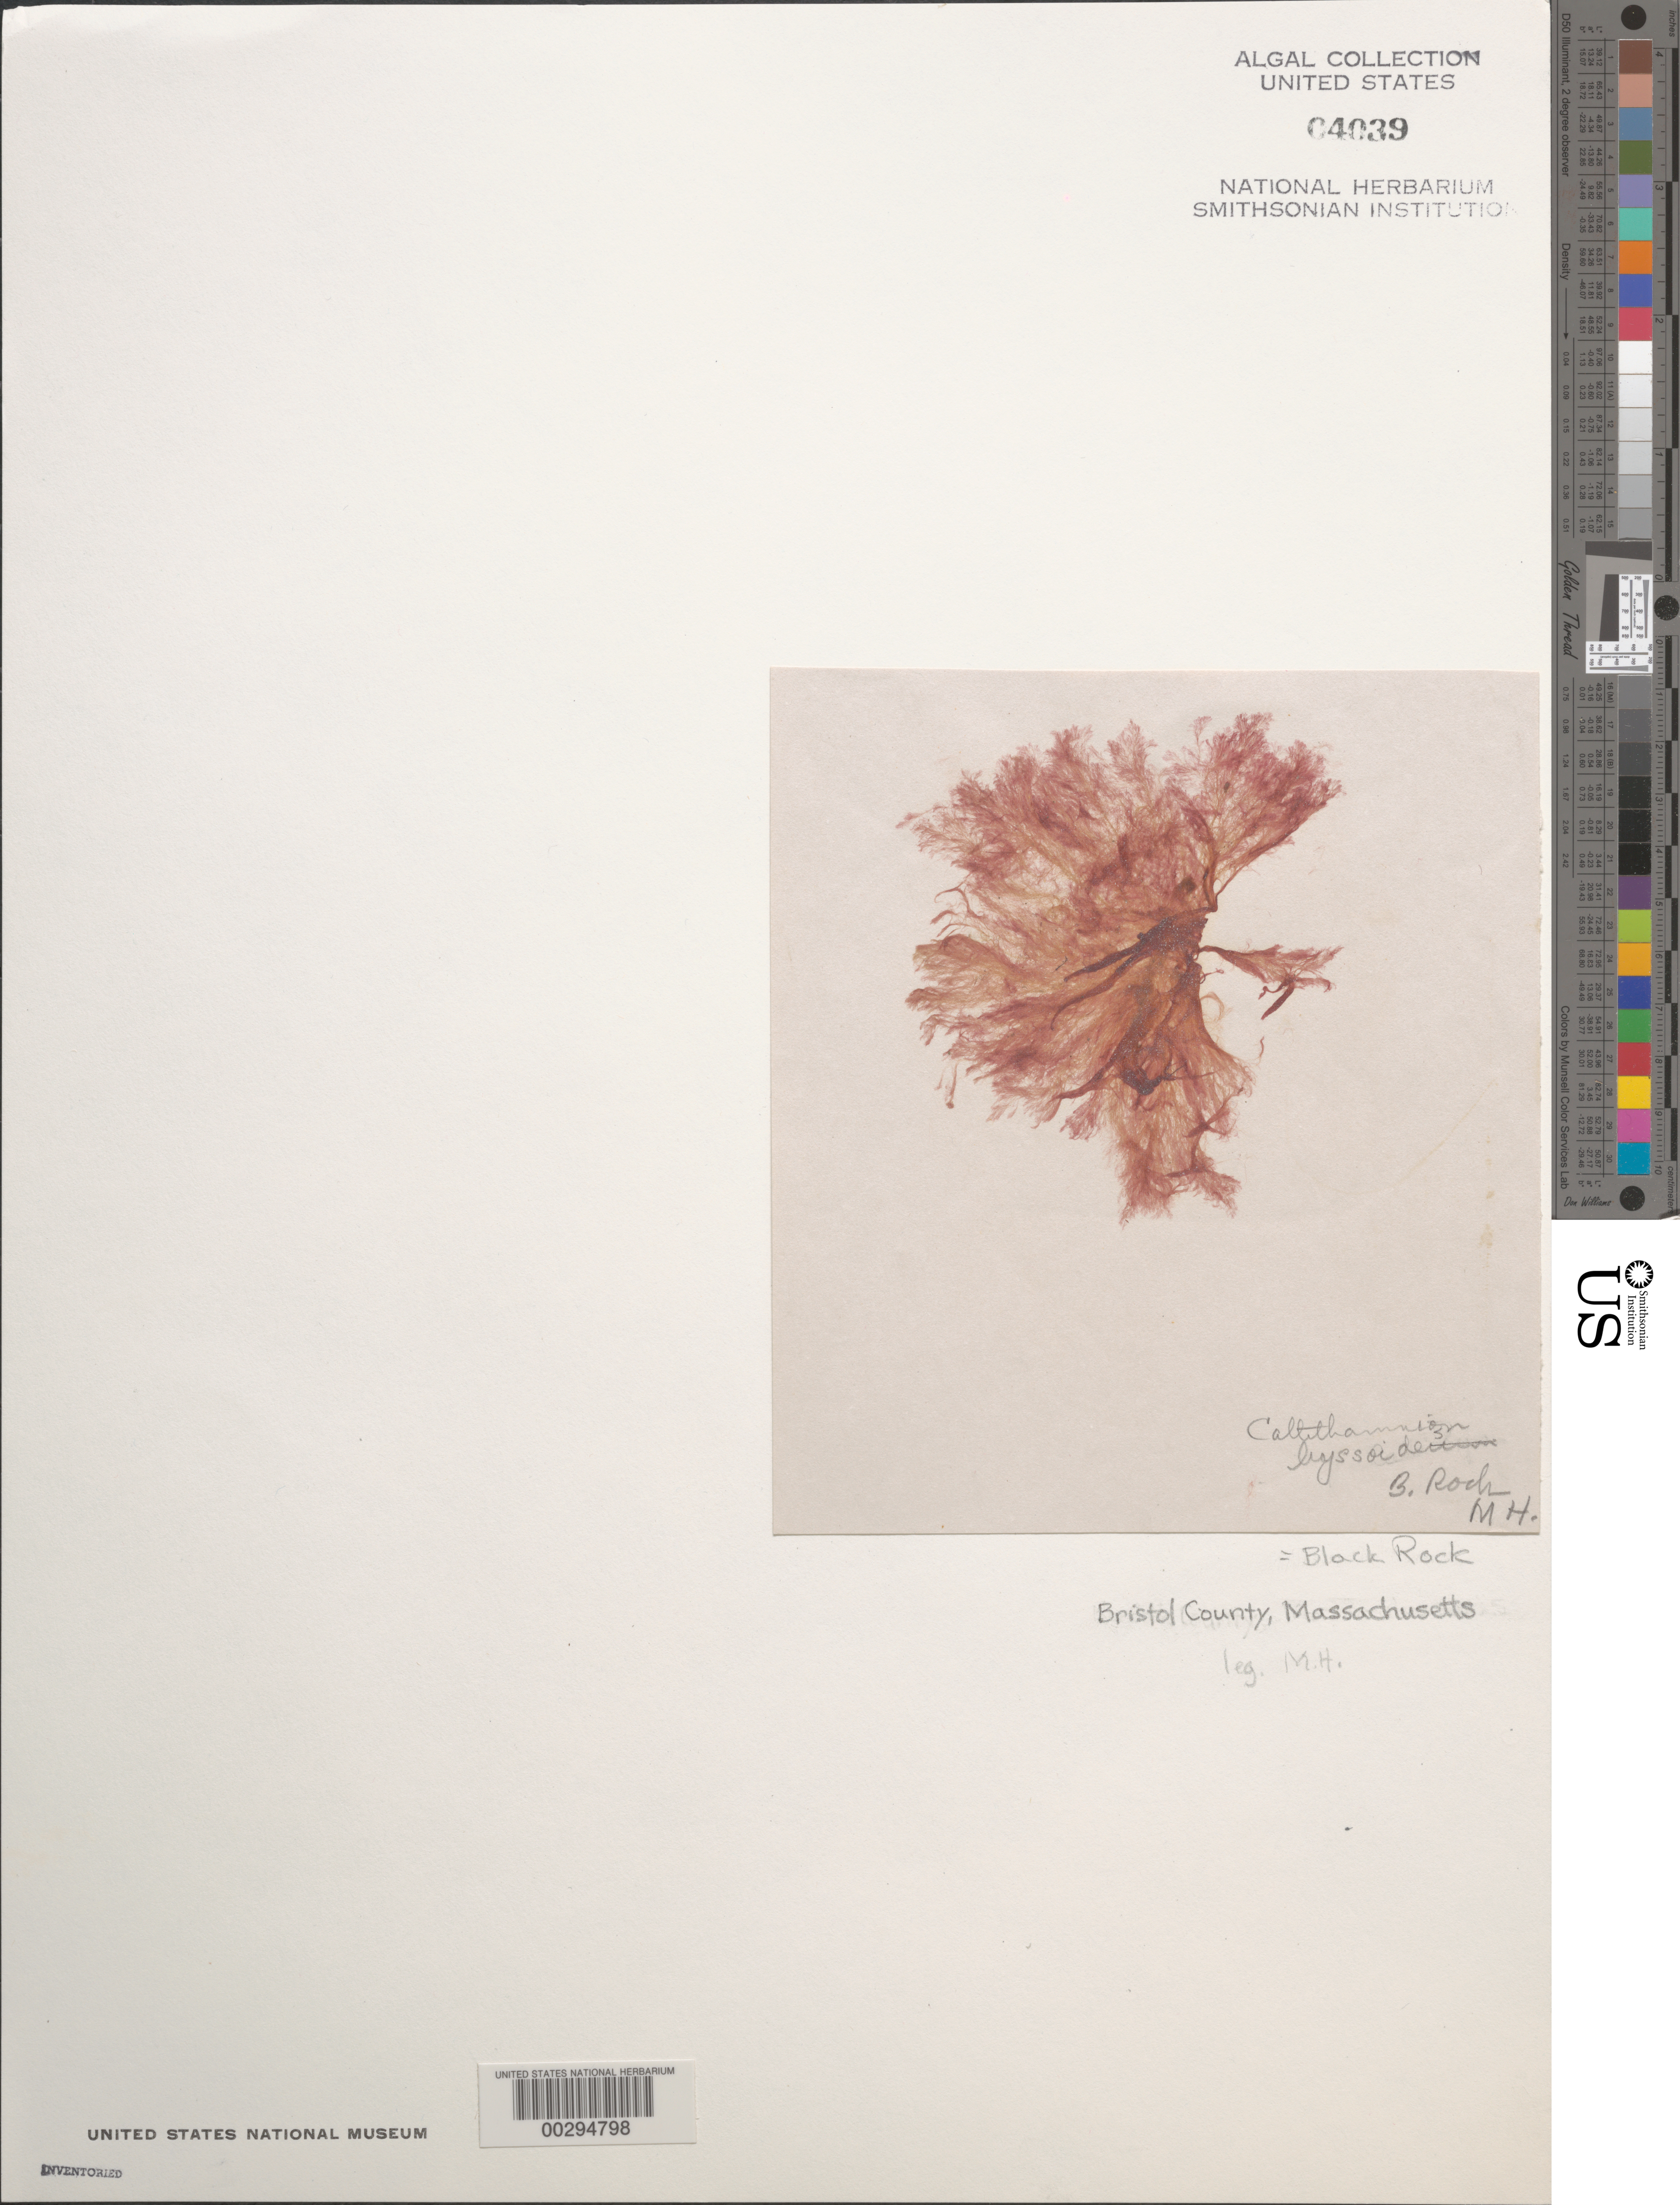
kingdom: Plantae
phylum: Rhodophyta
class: Florideophyceae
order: Ceramiales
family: Callithamniaceae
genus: Aglaothamnion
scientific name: Aglaothamnion tenuissimum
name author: (Bonnem.) Feldm.-Maz.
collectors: M. H.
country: United States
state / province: Massachusetts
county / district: Bristol County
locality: Black Rock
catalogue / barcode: US 4039